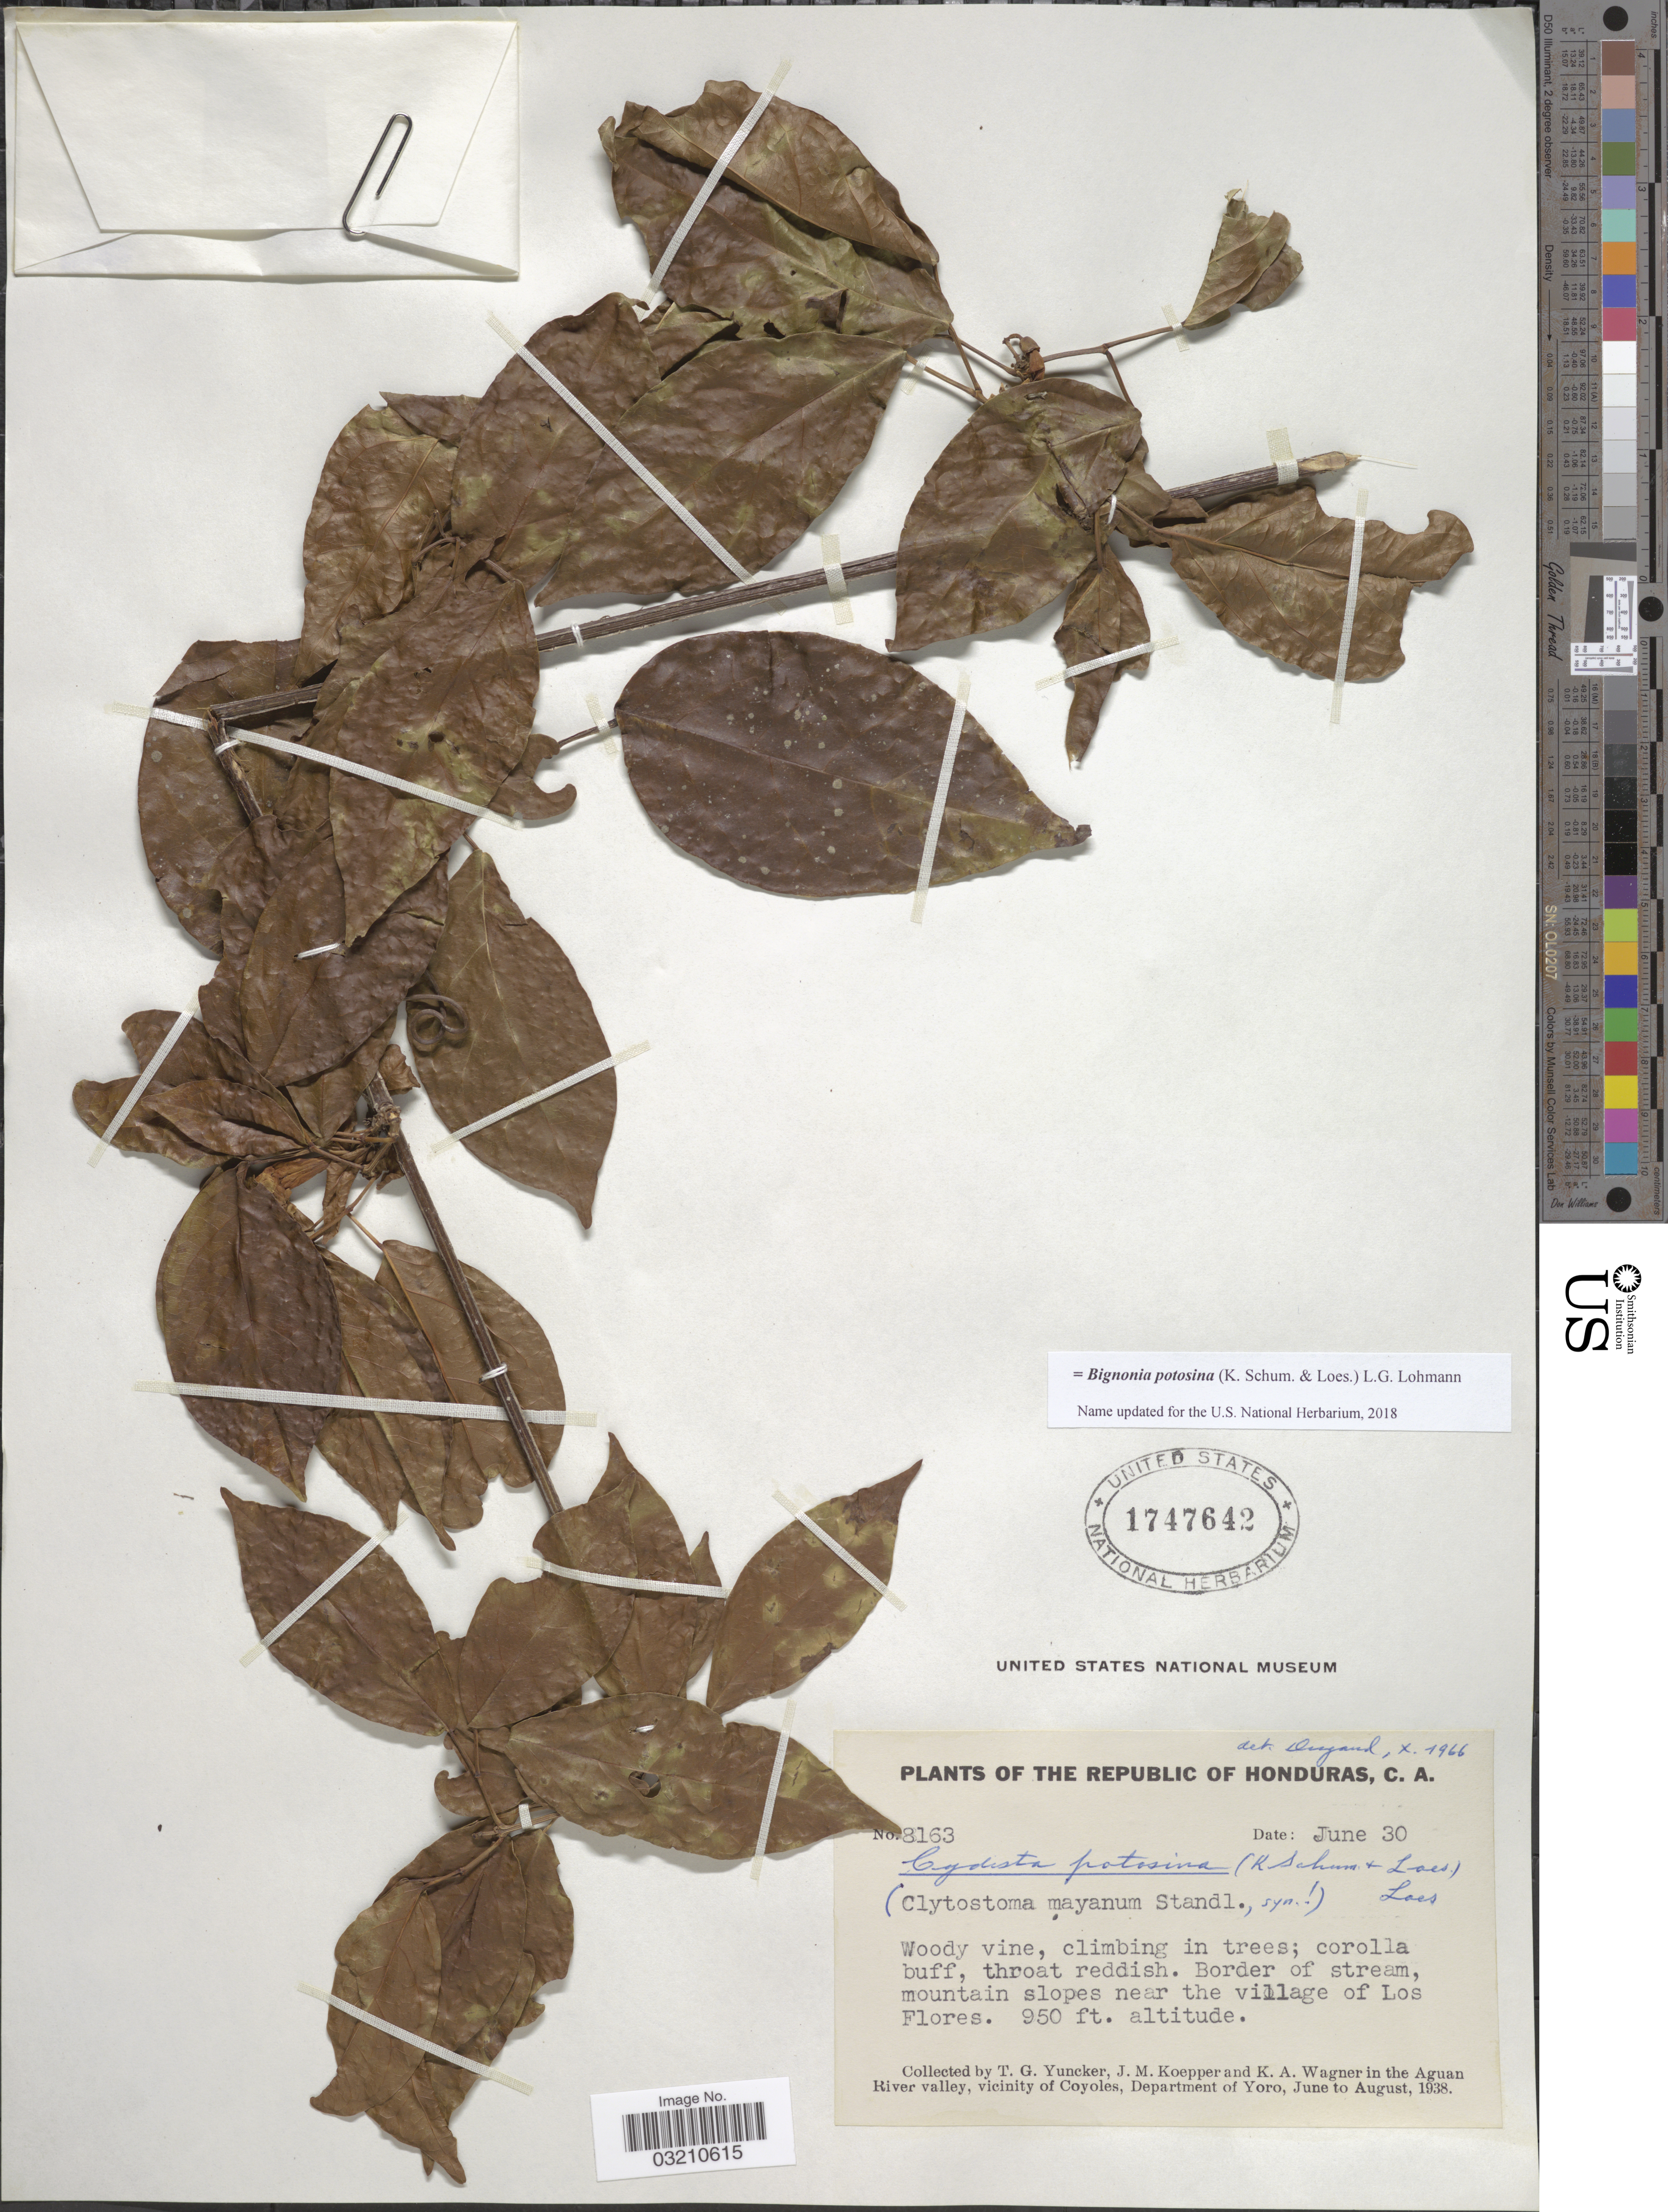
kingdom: Plantae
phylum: Tracheophyta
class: Magnoliopsida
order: Lamiales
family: Bignoniaceae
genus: Bignonia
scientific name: Bignonia potosina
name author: (K. Schum. & Loes.) L.G. Lohmann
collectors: T. G. Yuncker, J. M. Koepper & K. A. Wagner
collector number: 8163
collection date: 1938-06-30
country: Honduras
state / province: Yoro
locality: Border of stream, mountain slopes near the village of Los Flores. In the Aguan River Valley, vicinity of Coyoles, Department of Yoro.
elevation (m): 290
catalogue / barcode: US 1747642